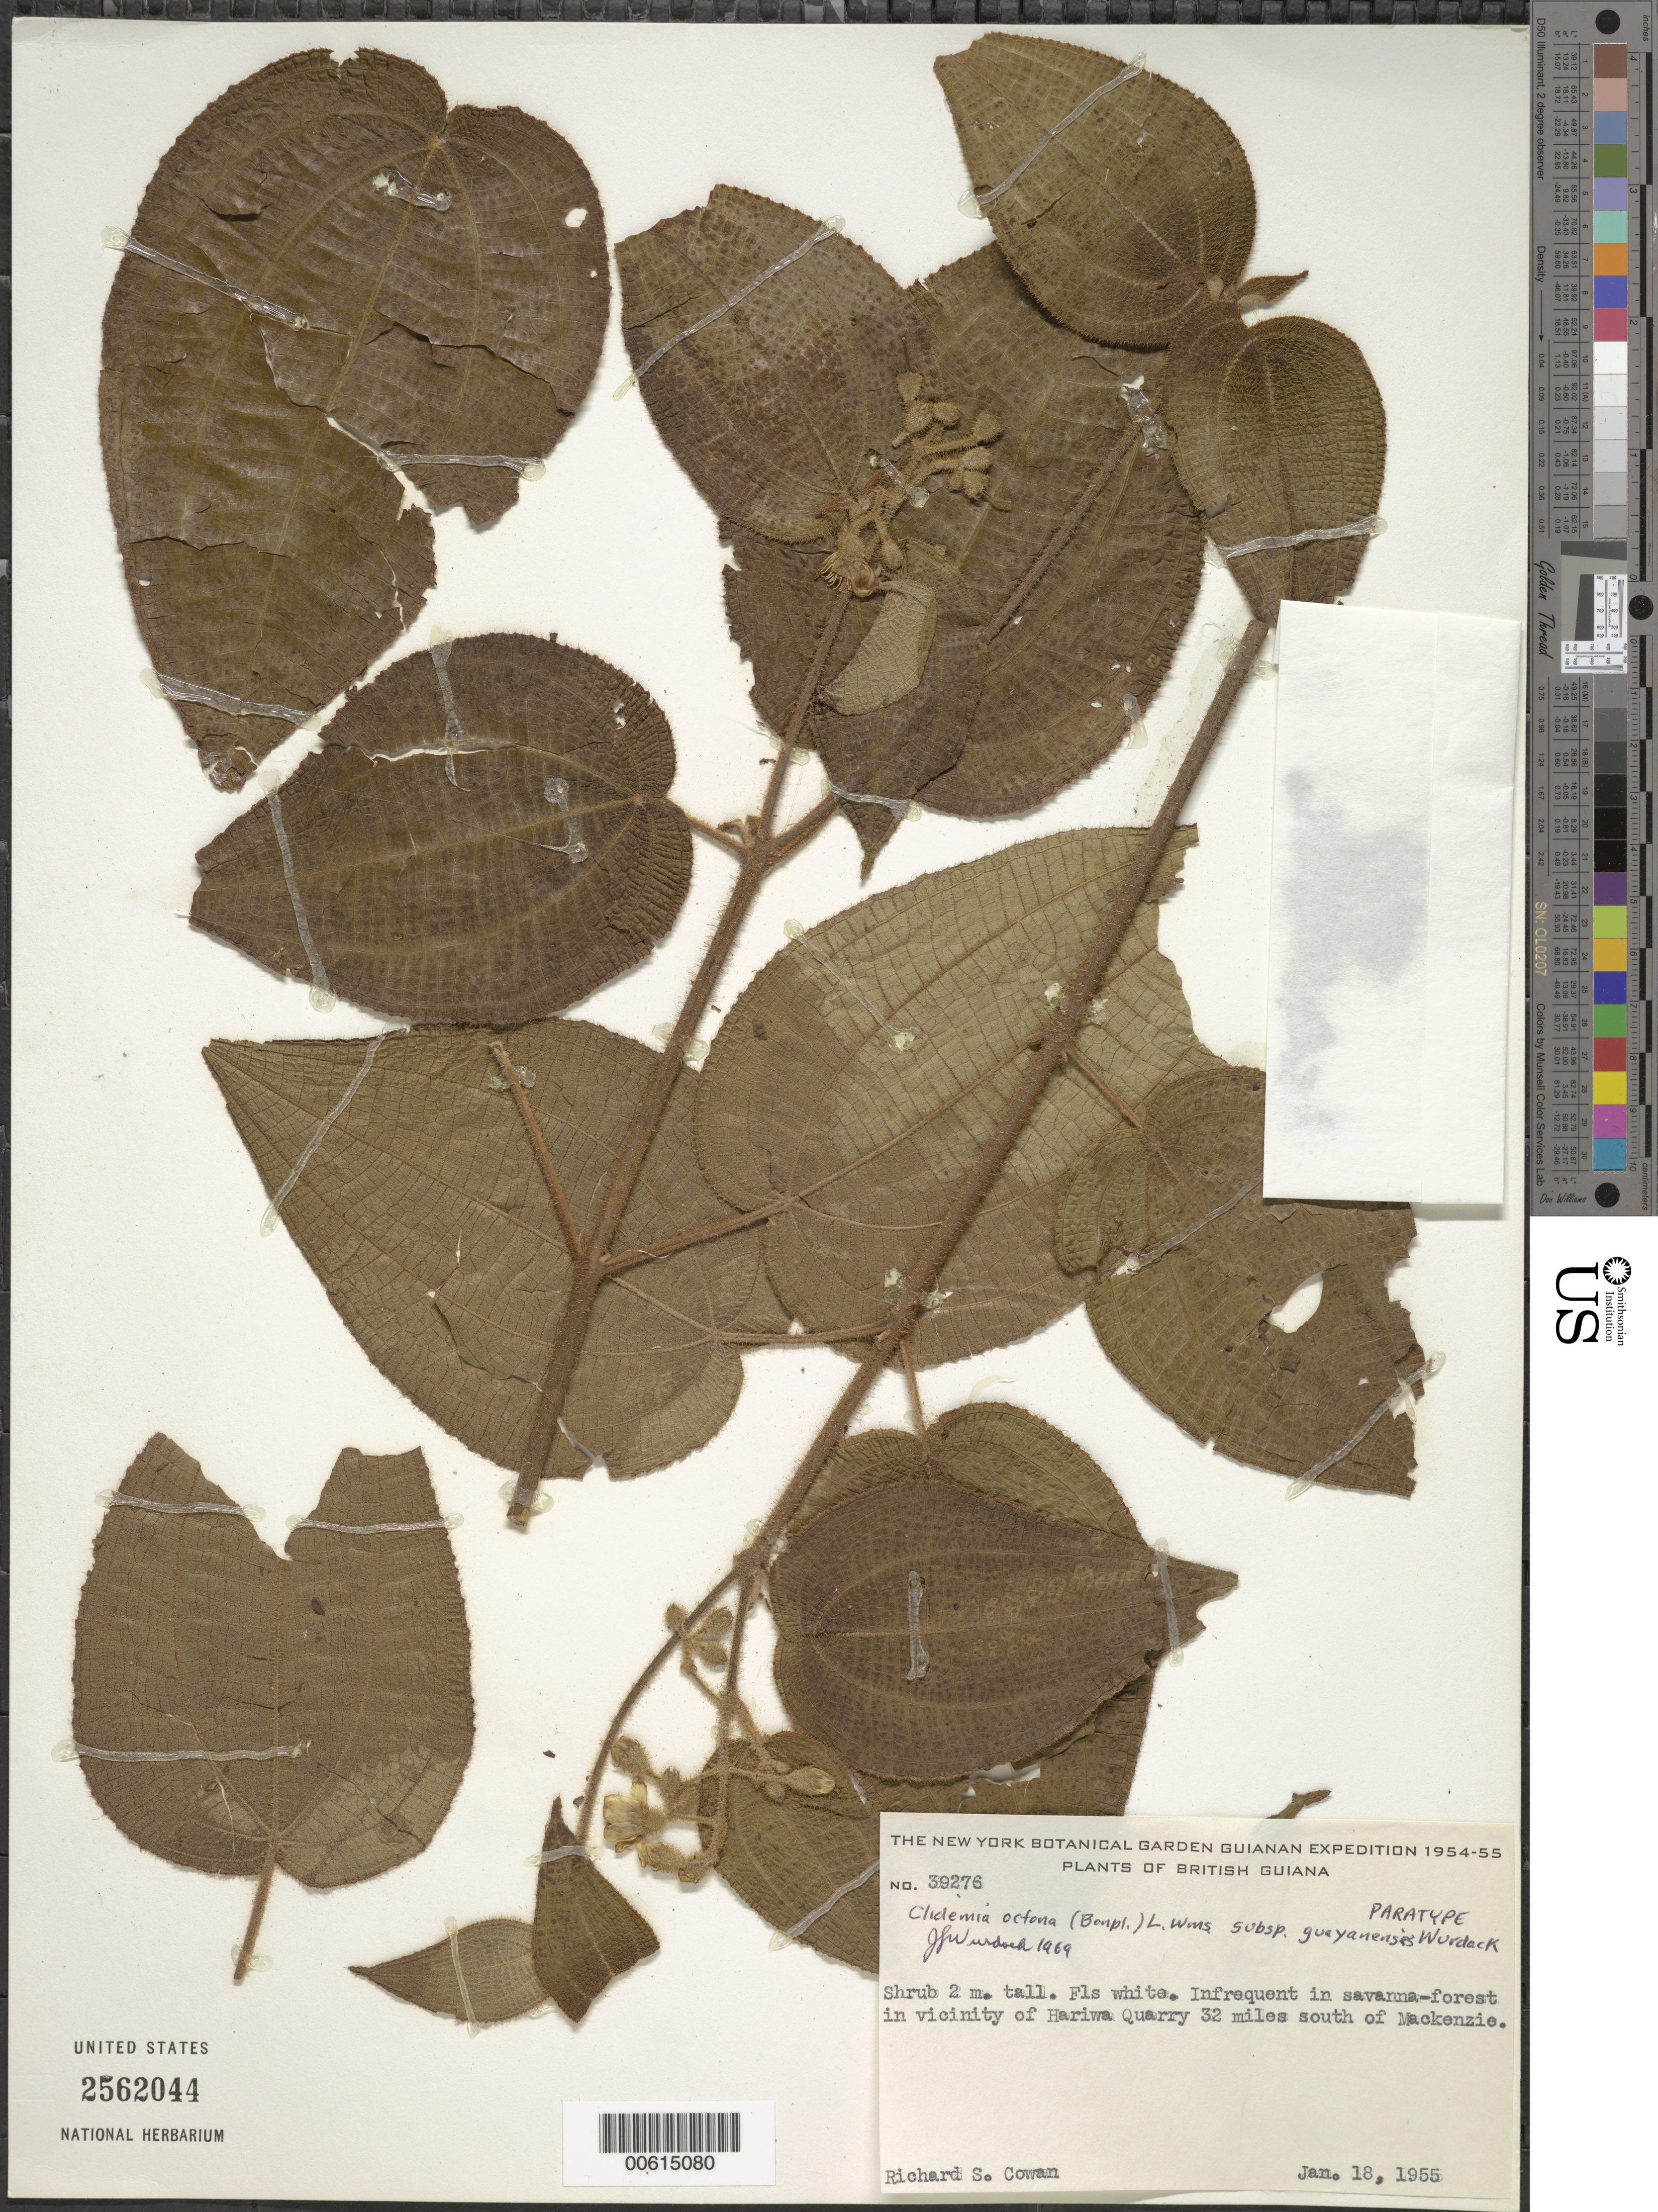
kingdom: Plantae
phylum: Tracheophyta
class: Magnoliopsida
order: Myrtales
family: Melastomataceae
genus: Clidemia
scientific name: Clidemia octona subsp. guayanensis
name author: Wurdack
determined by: Wurdack, John J., (US), US (UNITED STATES)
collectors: R. S. Cowan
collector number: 39276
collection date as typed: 18-Jan-55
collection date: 1955-01-18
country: Guyana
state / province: U. Demerara-Berbice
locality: Hariwa Quarry, 32 mi. S of Mackenzie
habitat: Savanna-forest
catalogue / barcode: US 2562044